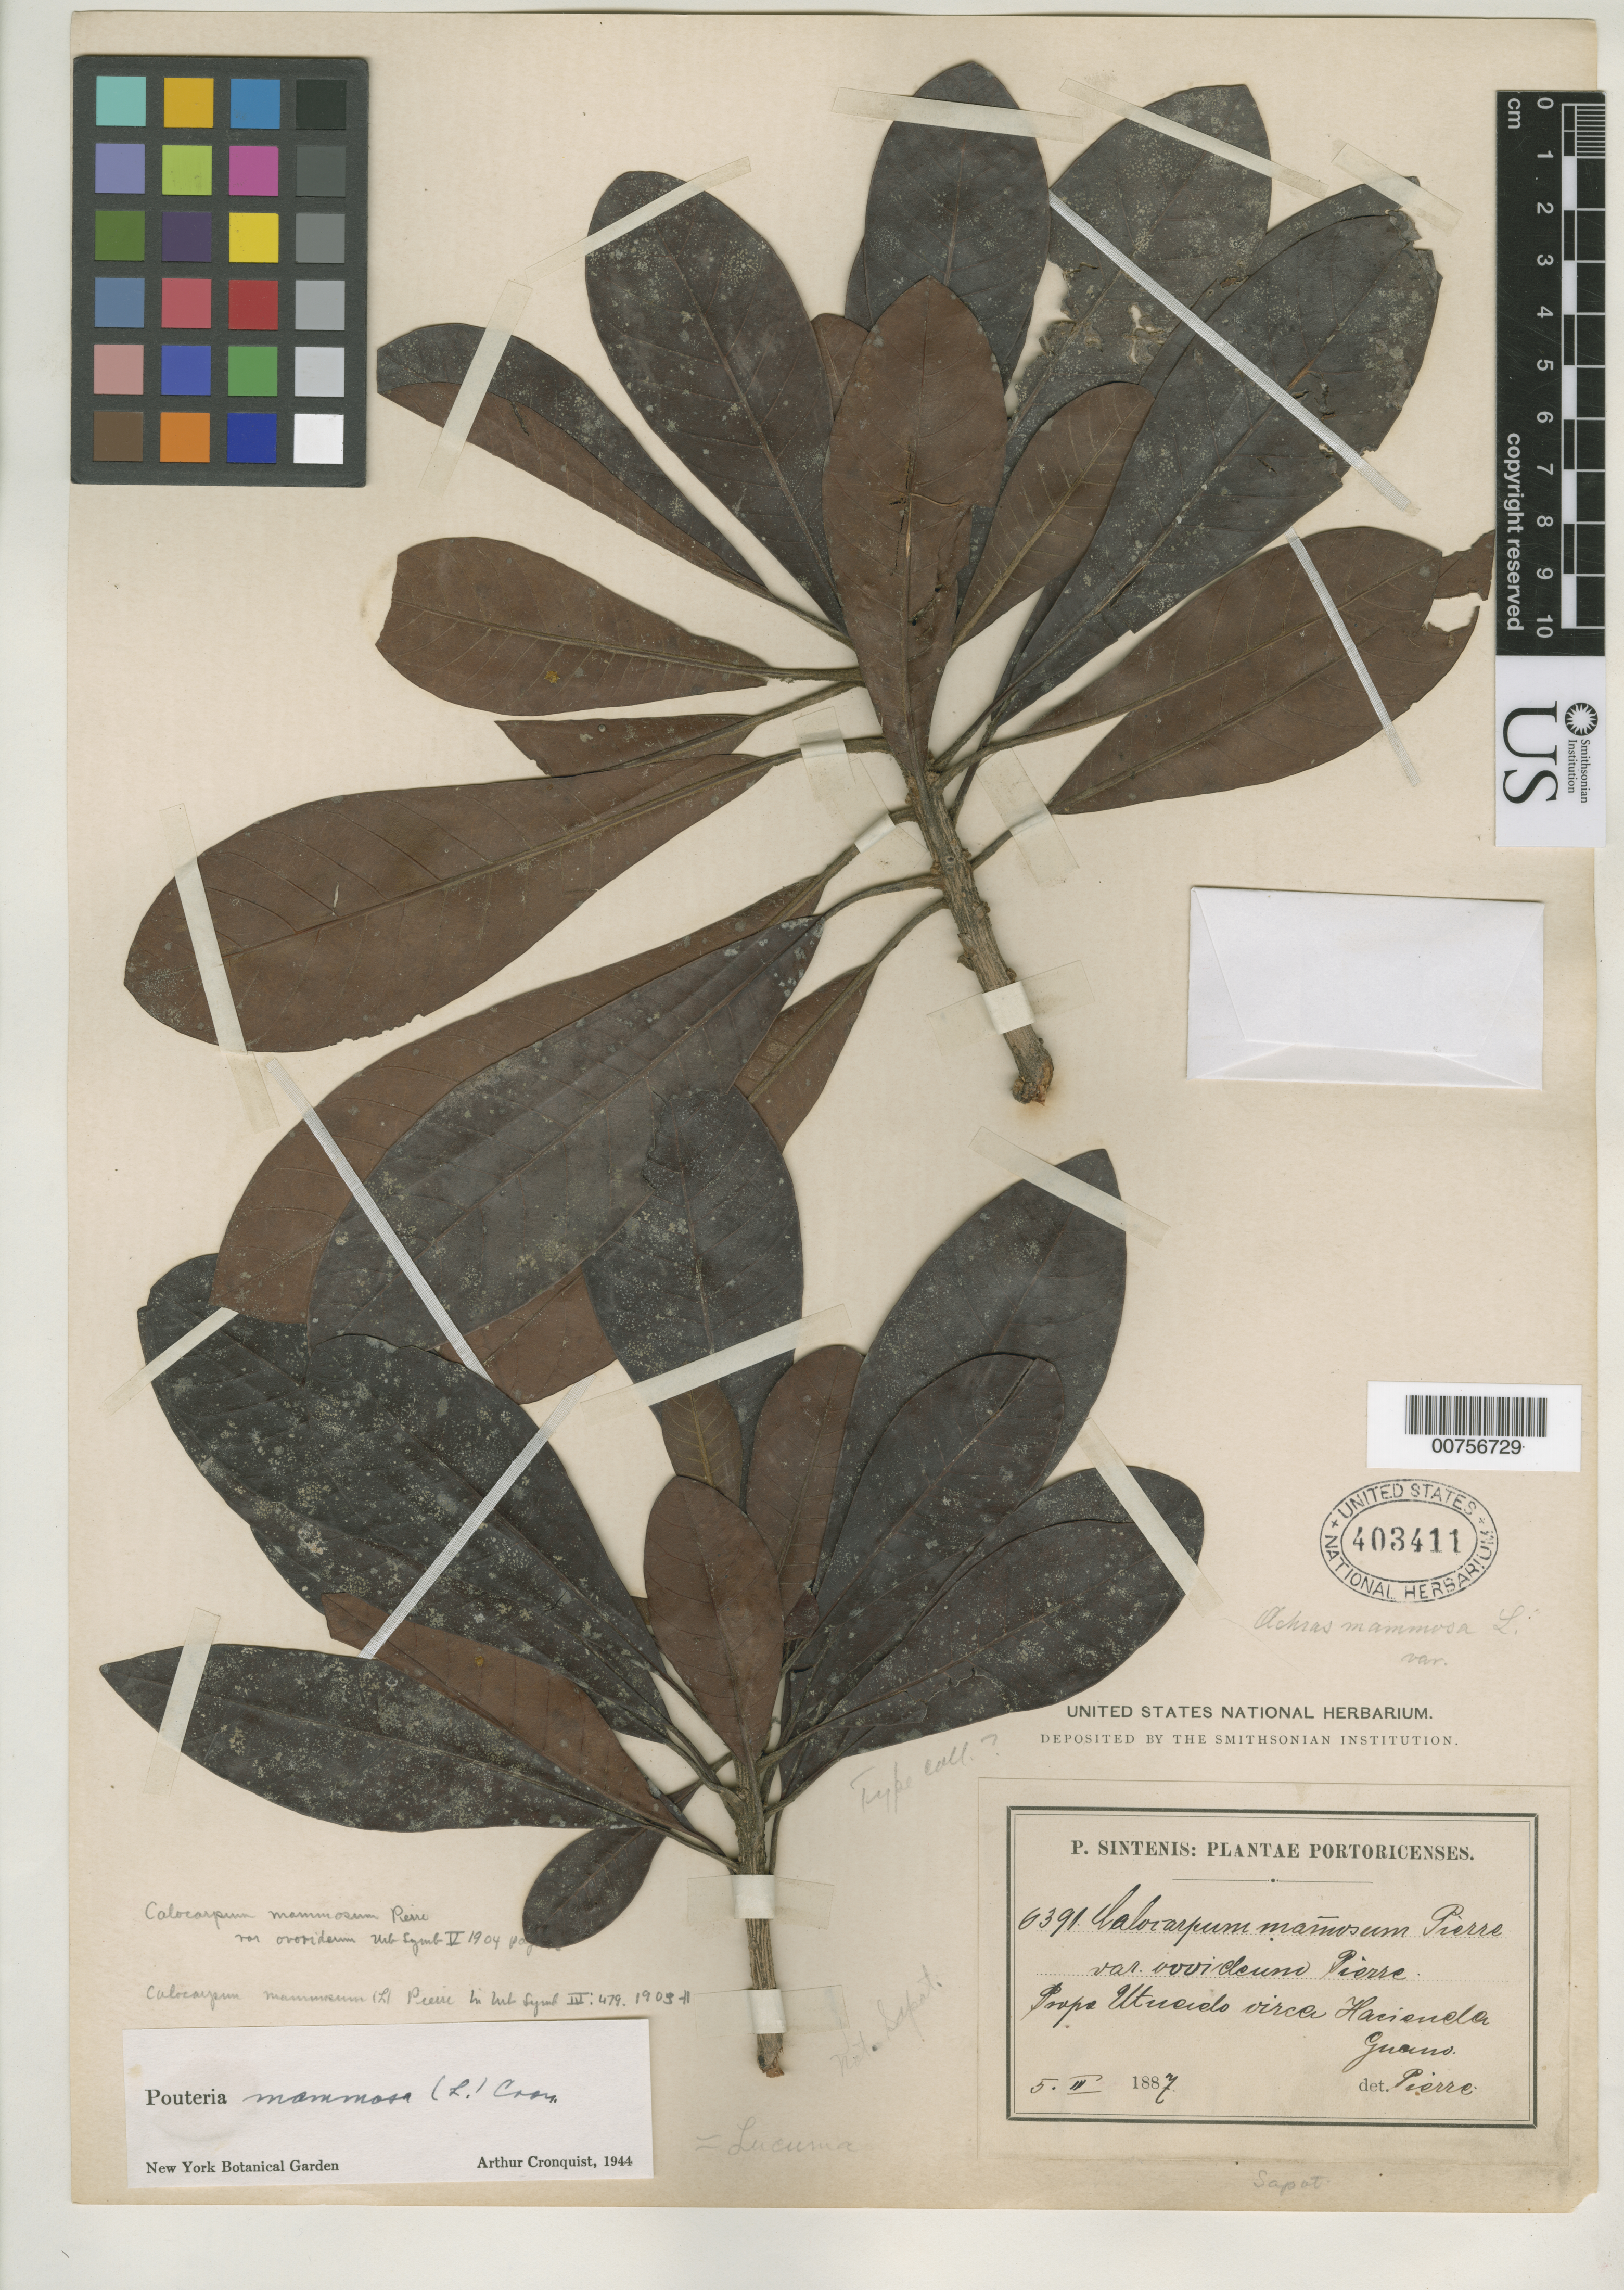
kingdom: Plantae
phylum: Tracheophyta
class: Magnoliopsida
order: Ericales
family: Sapotaceae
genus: Calospermum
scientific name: Calospermum mammosum var. ovoidea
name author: Pierre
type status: Isolectotype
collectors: P. Sintenis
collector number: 6391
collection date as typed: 05 Mar 1887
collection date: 1887-03-05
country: Puerto Rico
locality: Prope Utuado circa Hacienda Guano.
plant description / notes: Currently accepted name as cited by Pennington (1990).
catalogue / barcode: US 403411